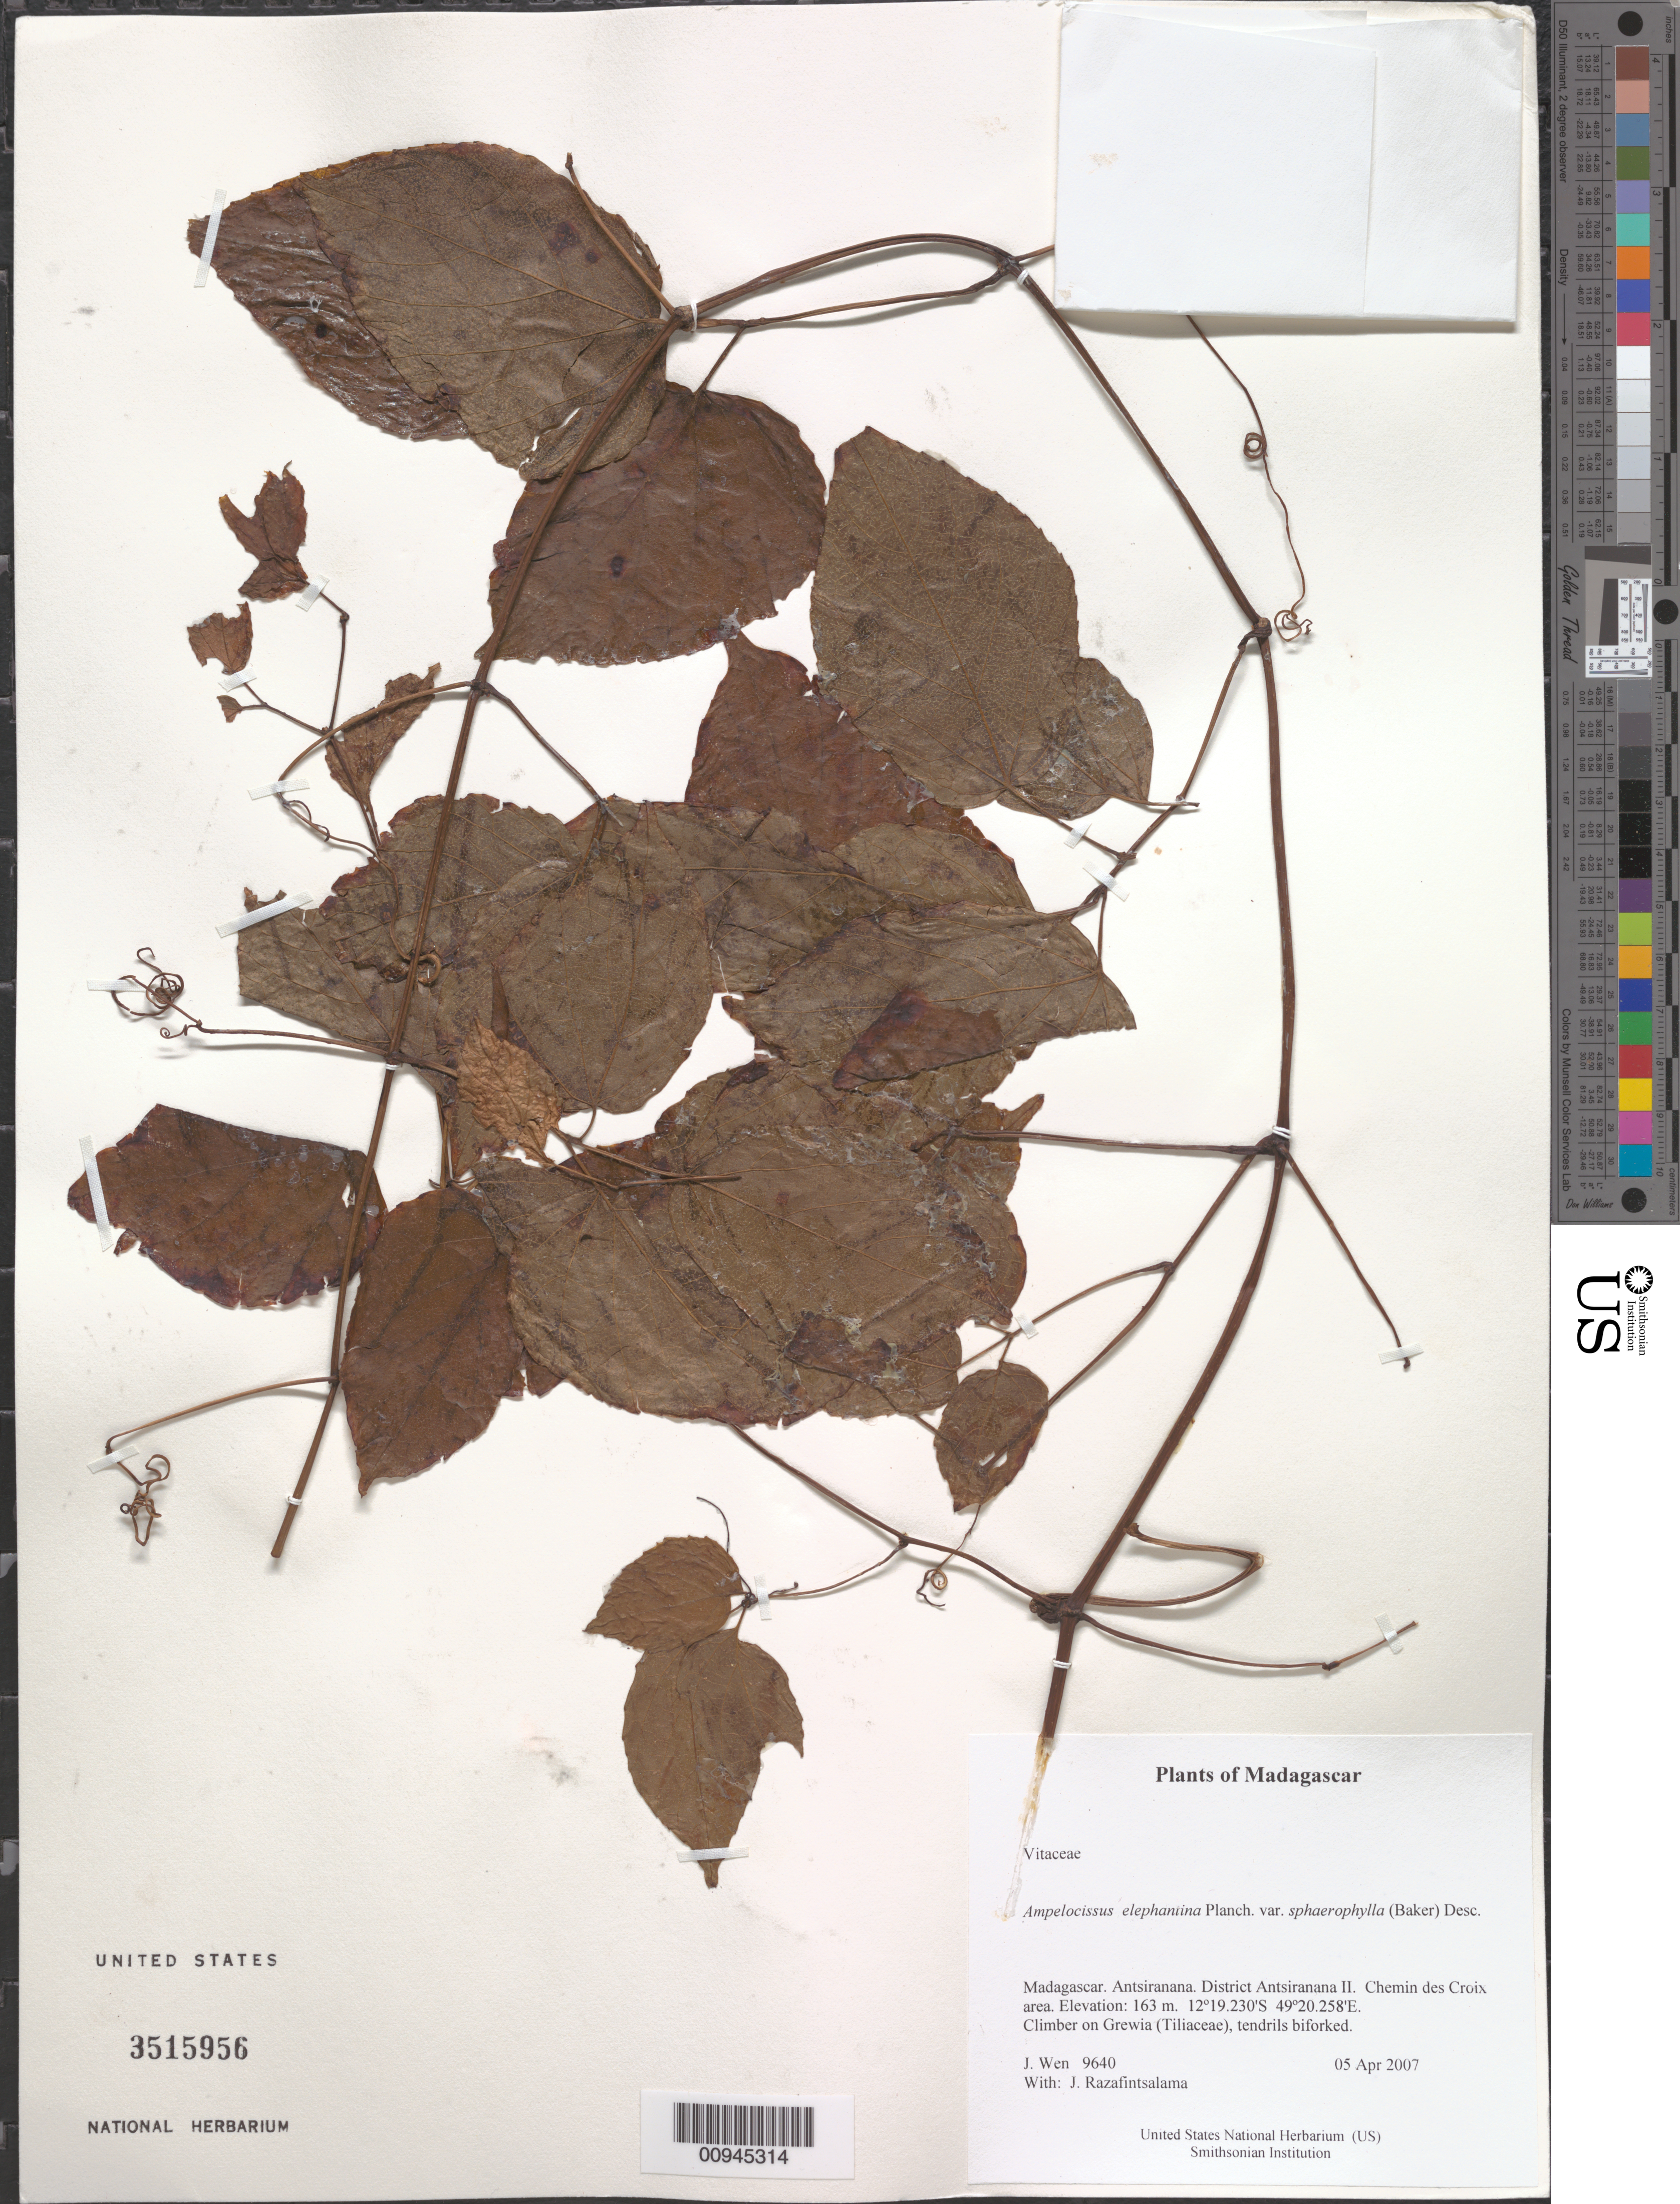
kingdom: Plantae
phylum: Tracheophyta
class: Magnoliopsida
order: Vitales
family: Vitaceae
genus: Ampelocissus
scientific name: Ampelocissus elephantina var. sphaerophylla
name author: (Baker) Desc.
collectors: J. Wen & J. Razafintsalama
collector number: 9640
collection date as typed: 05 Apr 2007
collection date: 2007-04-05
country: Madagascar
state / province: Diana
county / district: Antsiranana II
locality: District Antsiranana II. Chemin des Croix area.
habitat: On Grewia (Tiliaceae)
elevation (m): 163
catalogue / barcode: US 3515956